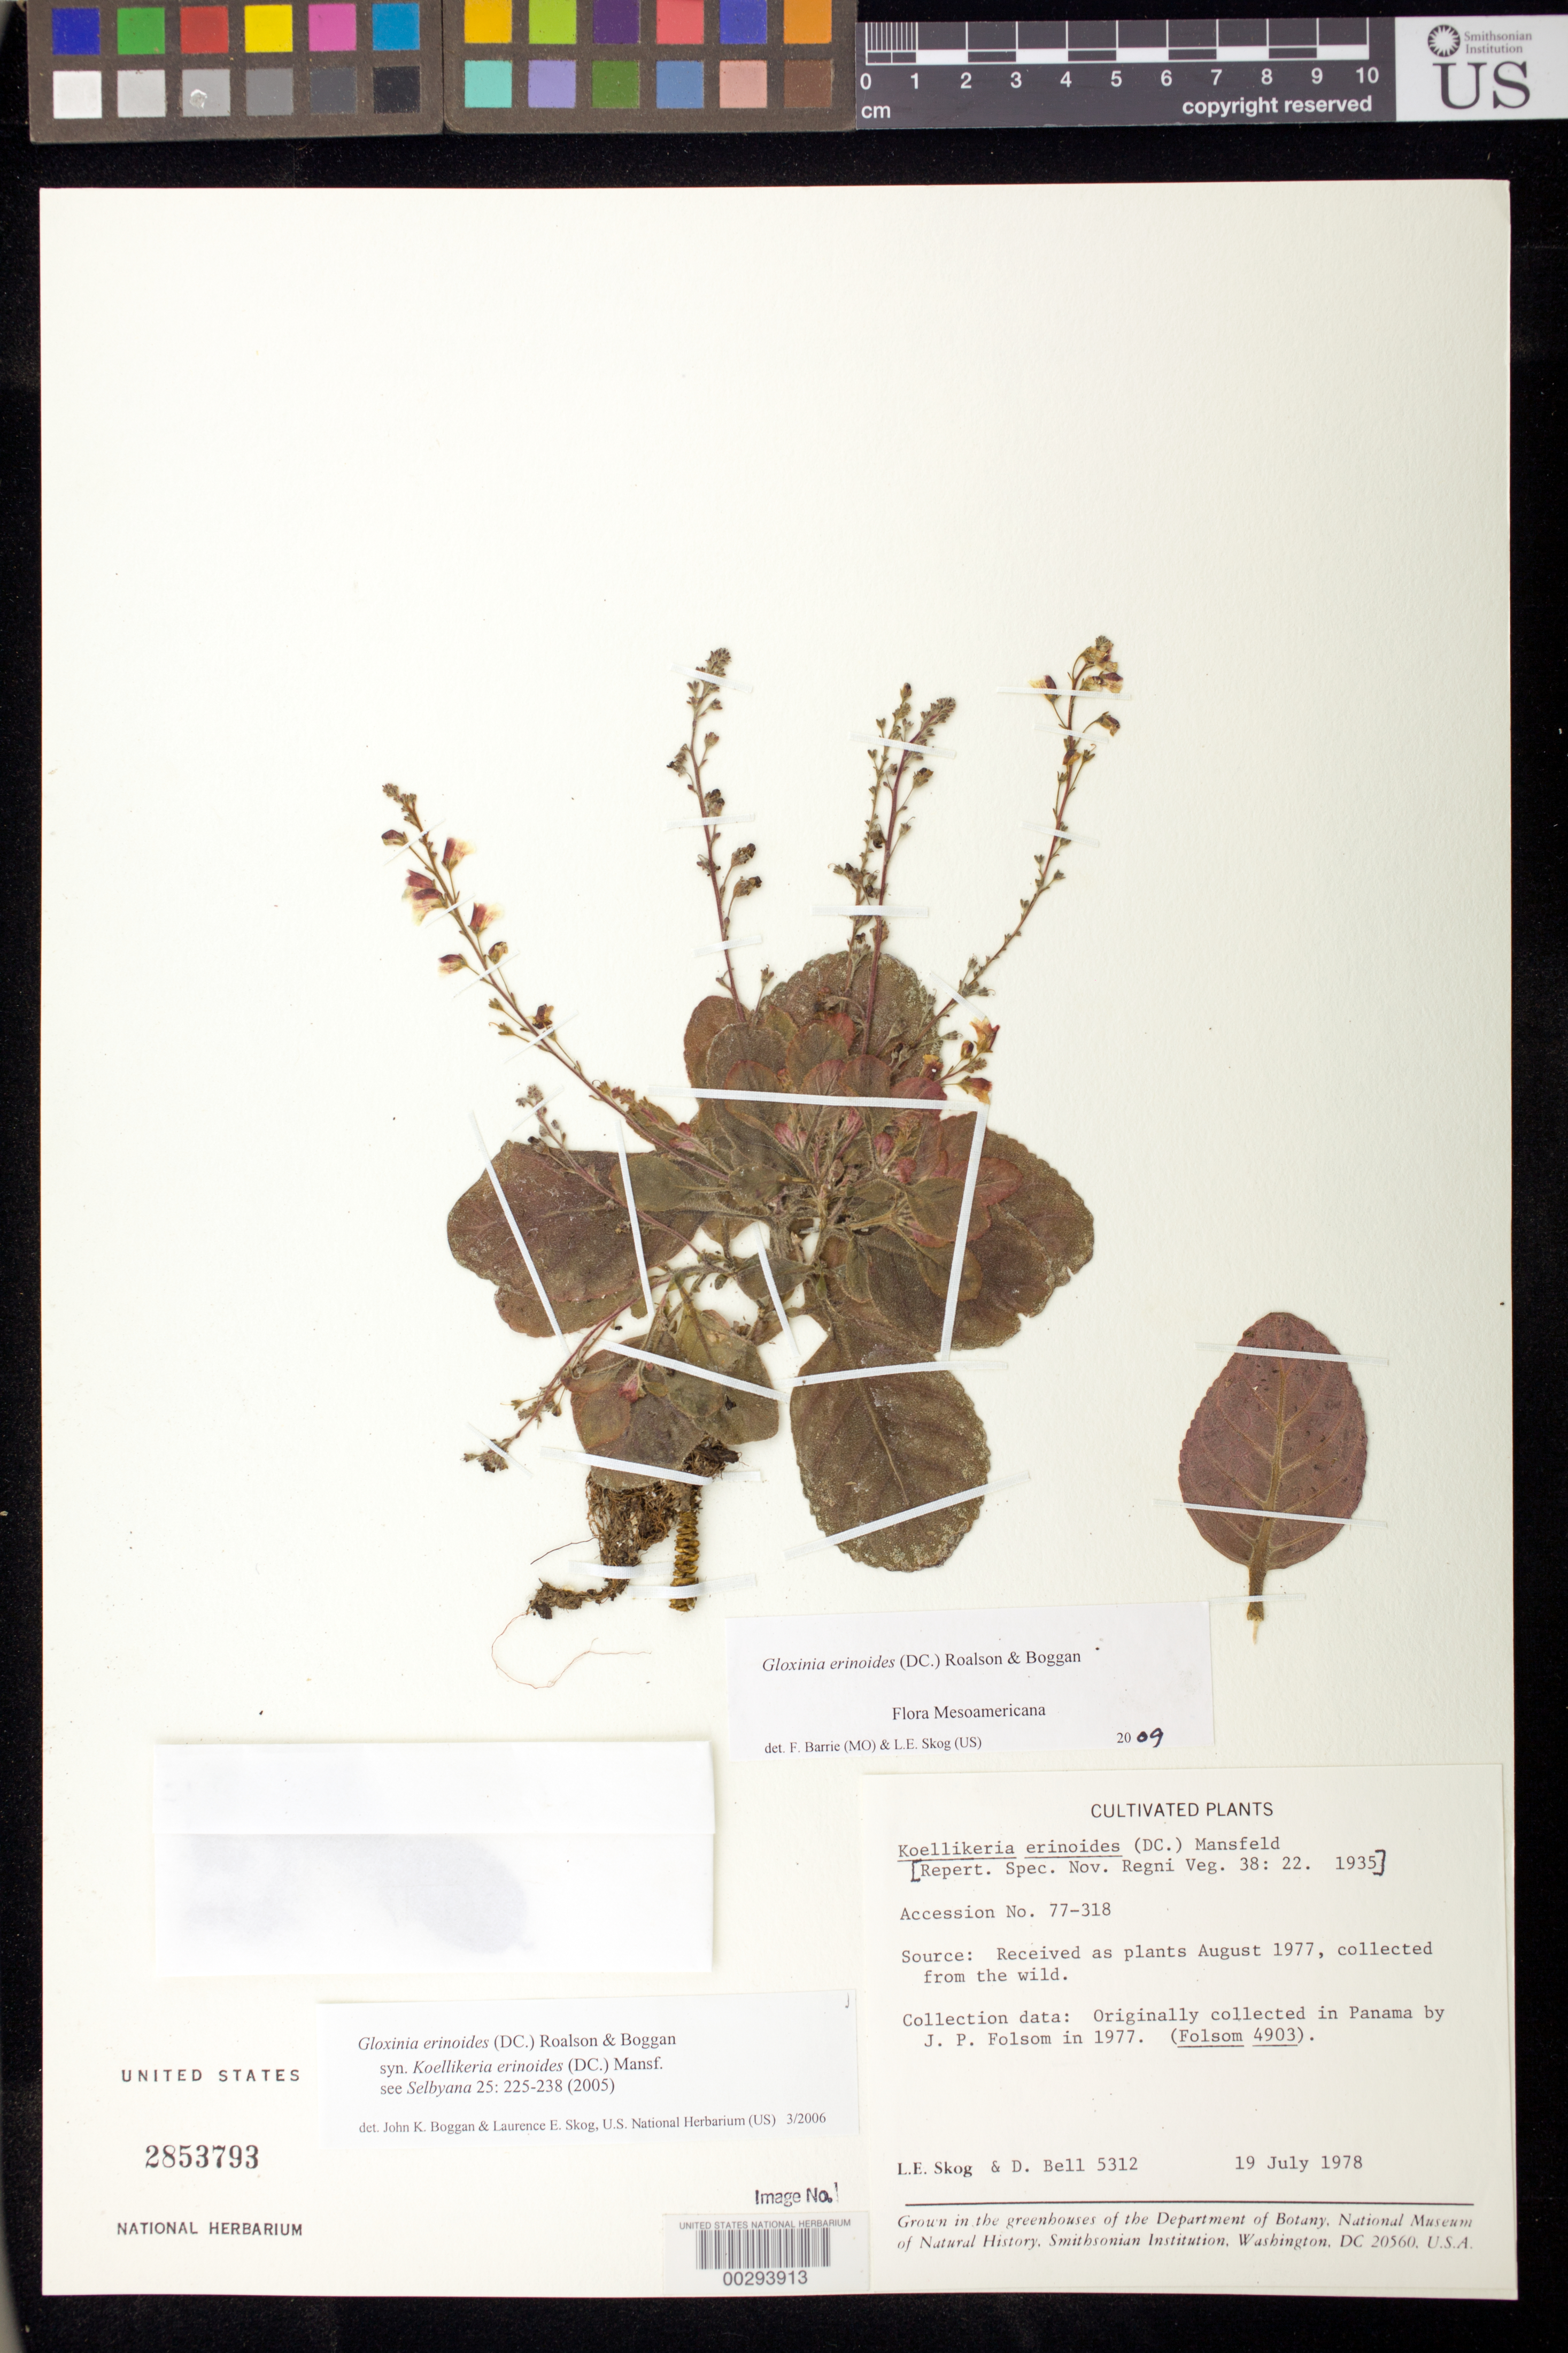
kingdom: Plantae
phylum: Tracheophyta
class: Magnoliopsida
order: Lamiales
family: Gesneriaceae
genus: Gloxinia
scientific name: Gloxinia erinoides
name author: (DC.) Roalson & Boggan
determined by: Boggan, J. K.; Skog, L. E.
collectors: L. E. Skog & D. A. Bell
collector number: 5312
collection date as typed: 19 Jul 1978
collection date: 1978-07-19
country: Panama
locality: U.S.A, District of Columbia, greenhouse at US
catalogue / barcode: US 2853793